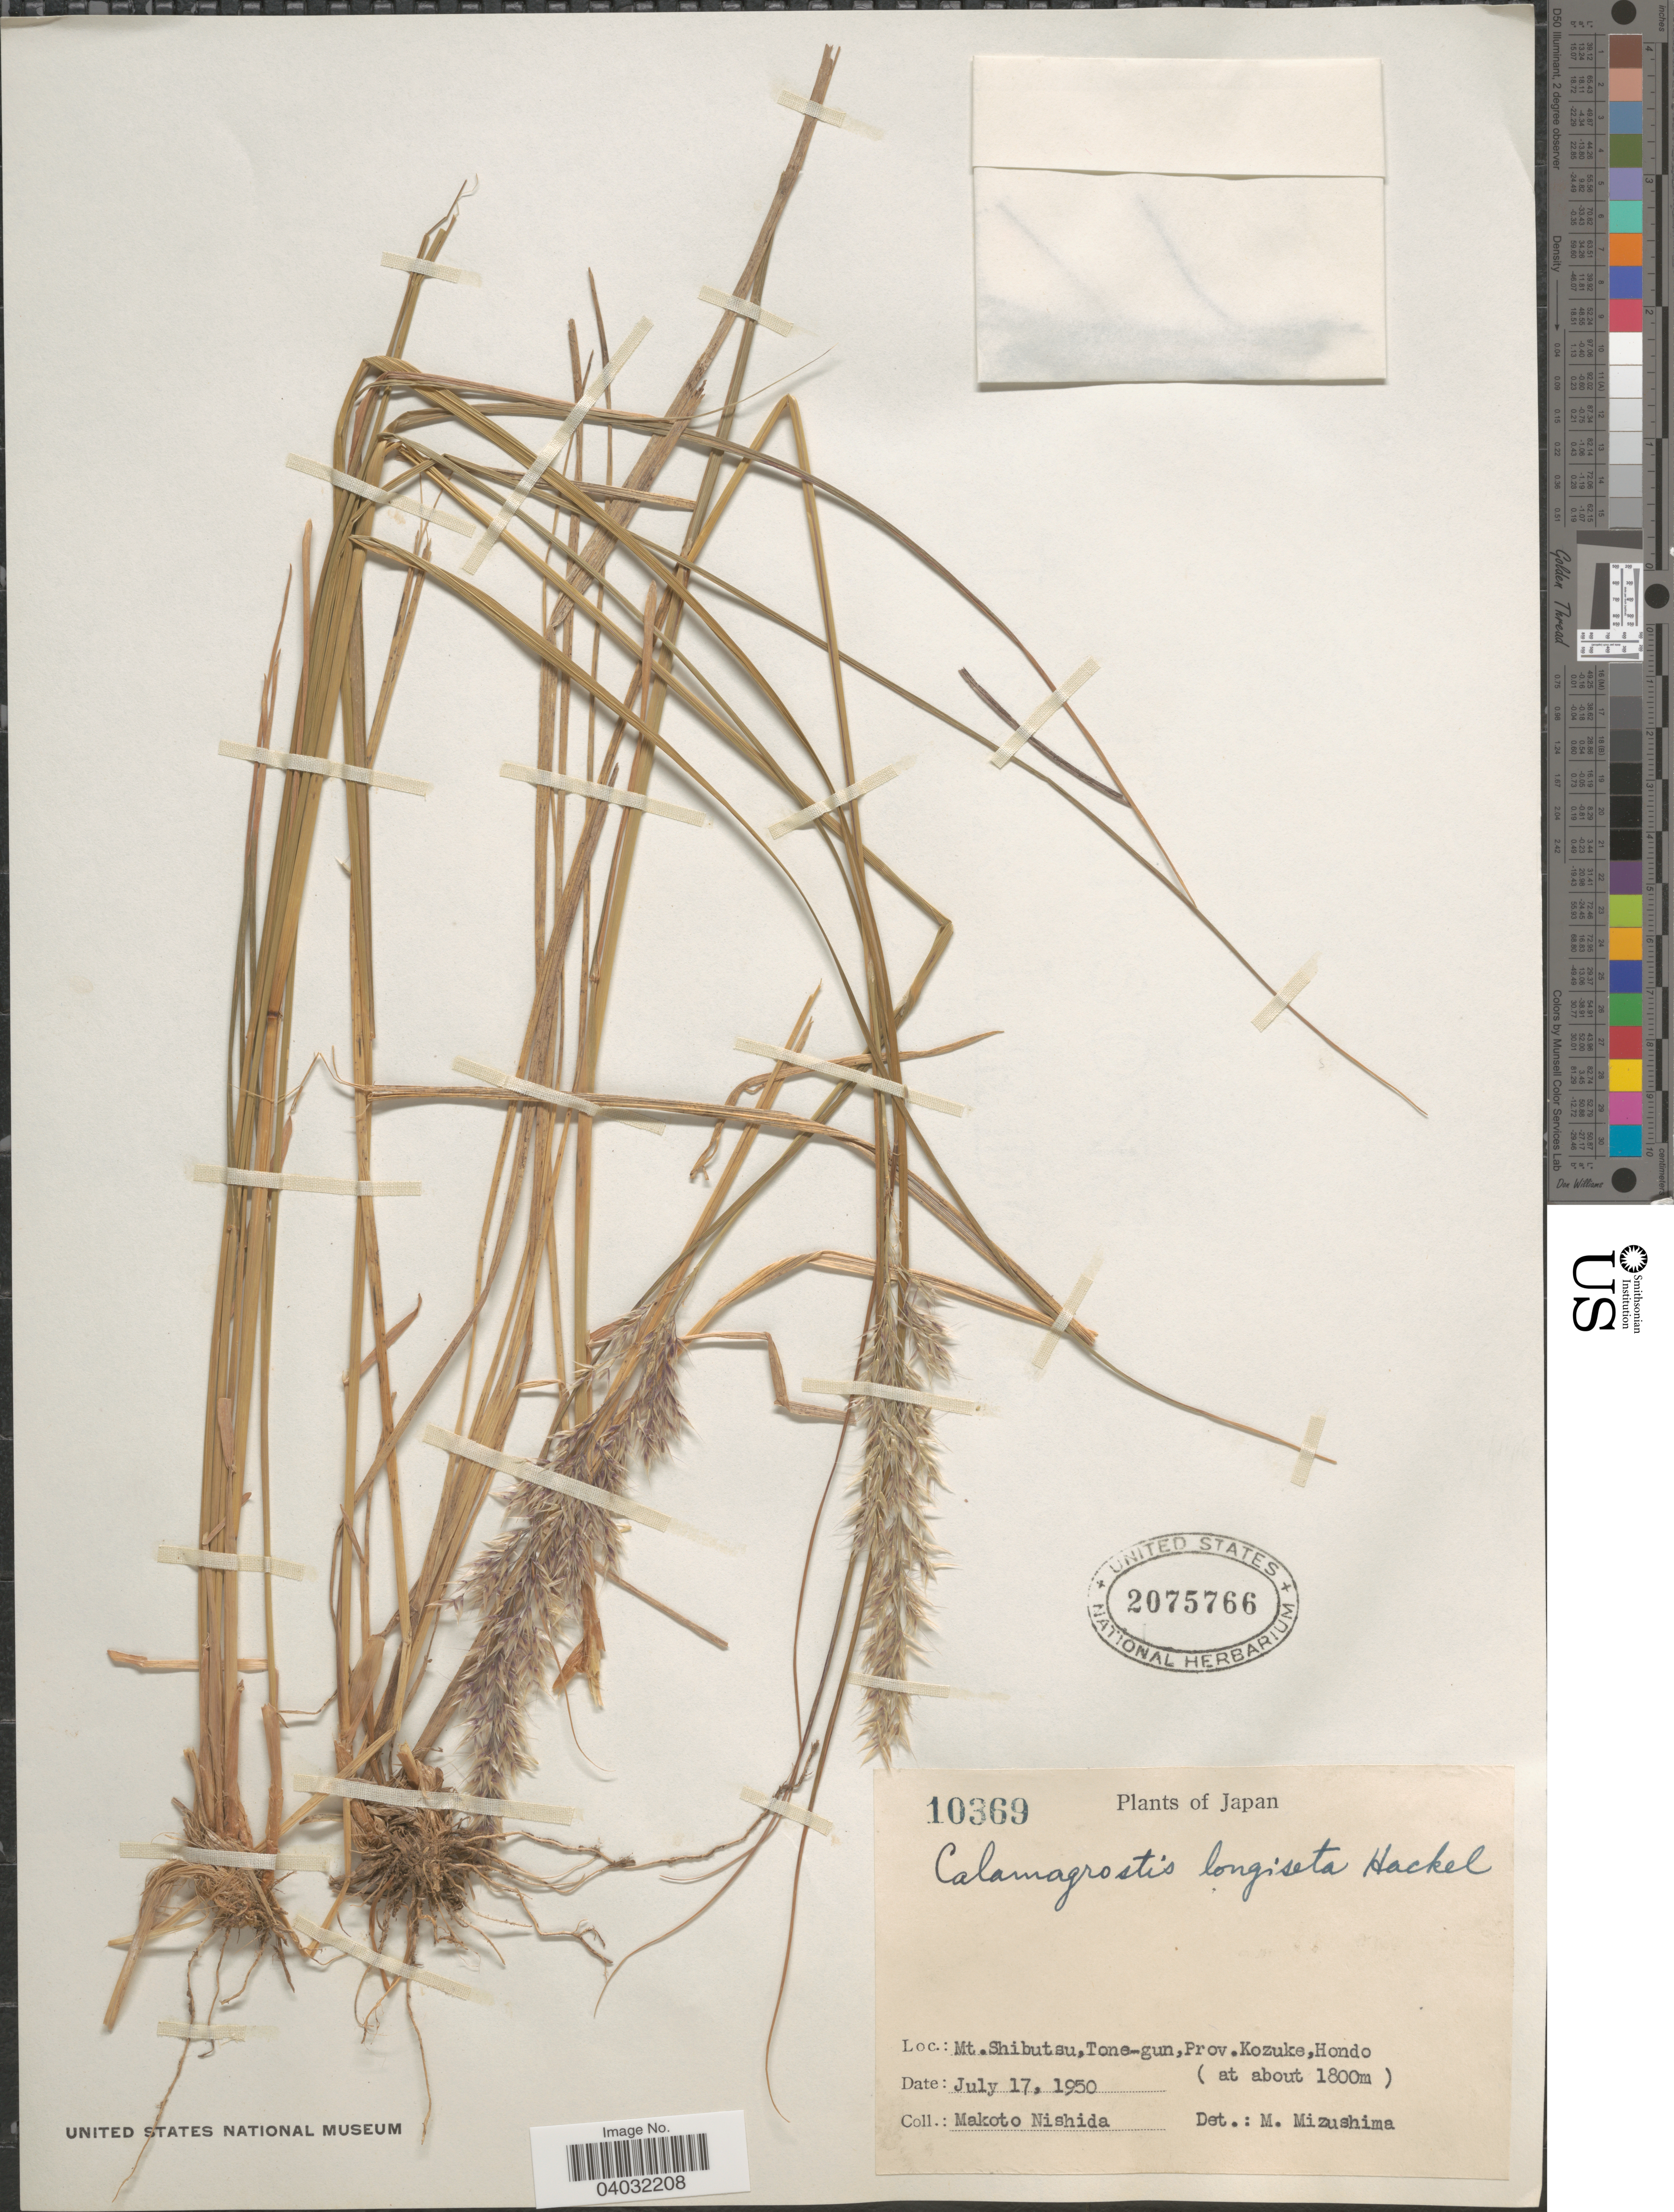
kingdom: Plantae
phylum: Tracheophyta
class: Liliopsida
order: Poales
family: Poaceae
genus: Calamagrostis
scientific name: Calamagrostis longiseta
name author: Hack.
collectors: M. Nishida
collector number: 10369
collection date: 1950-07-17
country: Japan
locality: Mt.Shibutsu, Tone-gun,Prov, Kozuke.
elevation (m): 1800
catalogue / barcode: US 2075766